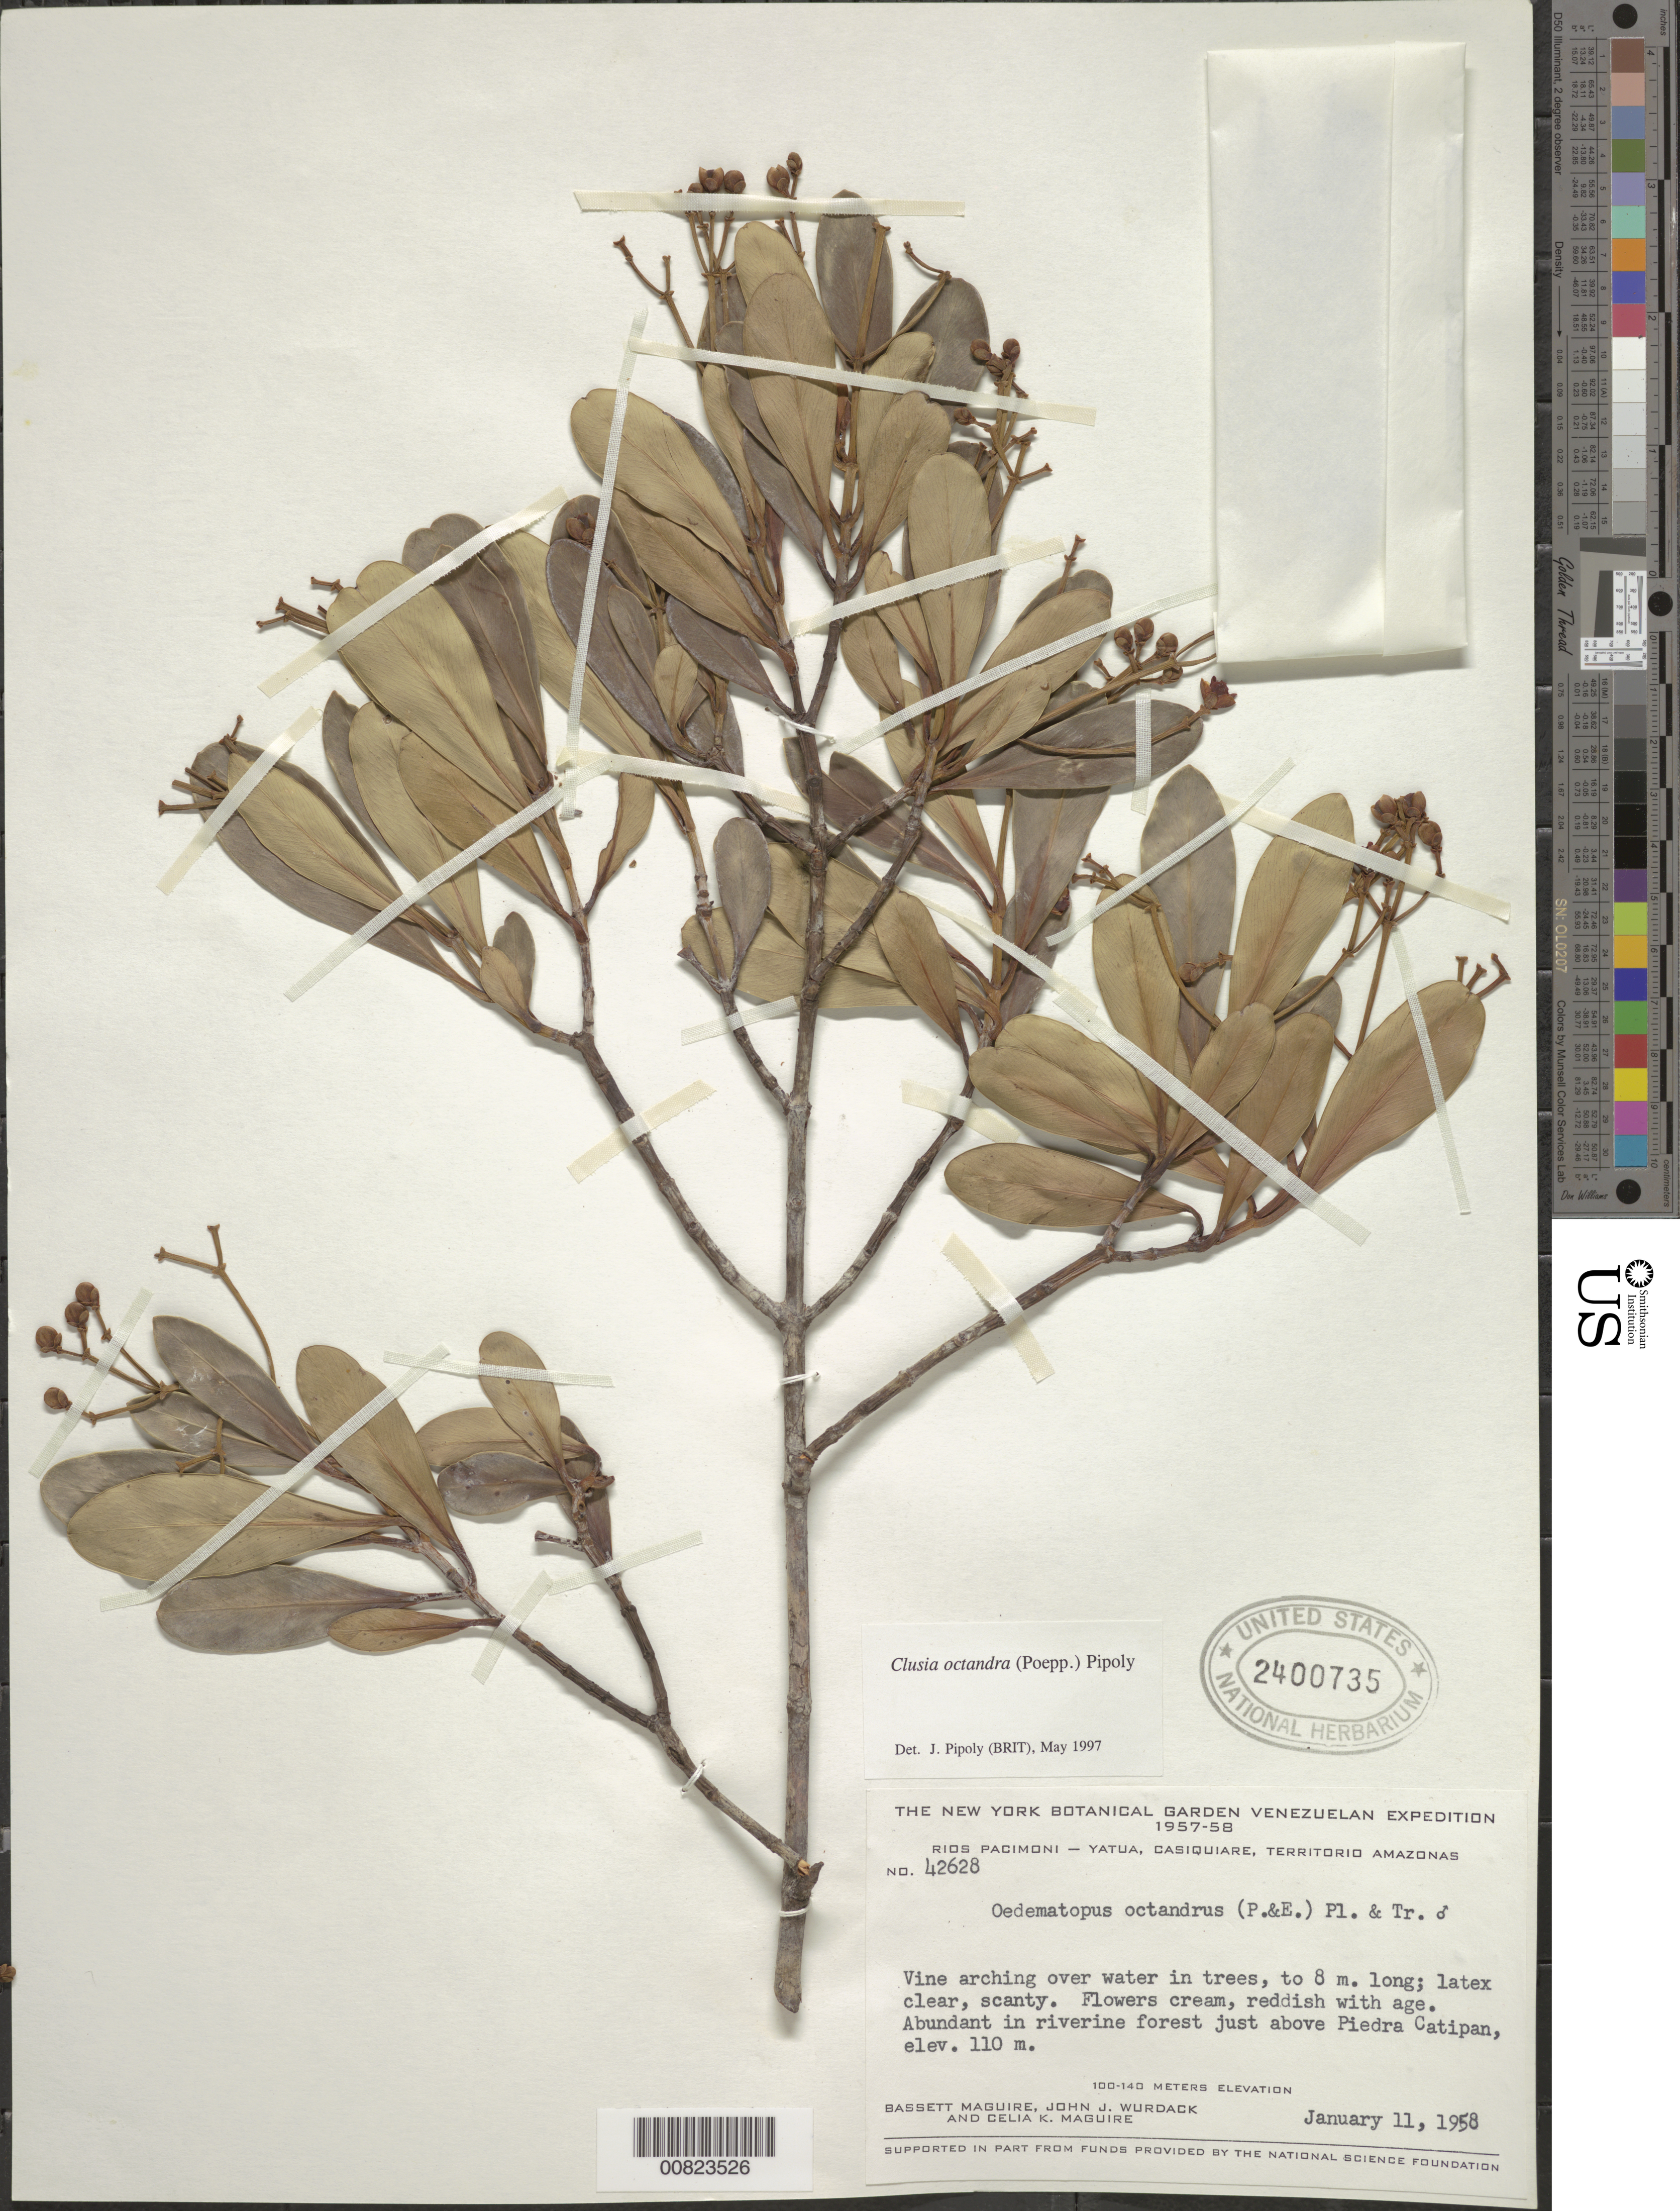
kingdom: Plantae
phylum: Tracheophyta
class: Magnoliopsida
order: Malpighiales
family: Clusiaceae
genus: Clusia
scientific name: Clusia octandra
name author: (Poepp.) Pipoly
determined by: Pipoly, J. J., III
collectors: B. Maguire, J. J. Wurdack & C. K. Maguire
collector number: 42628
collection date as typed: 11-Jan-58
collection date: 1958-01-11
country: Venezuela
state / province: Amazonas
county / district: Río Negro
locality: Cerro de la Neblina, Piedra Catipan, Río Yatua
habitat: Rivervine forest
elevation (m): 100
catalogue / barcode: US 2400735